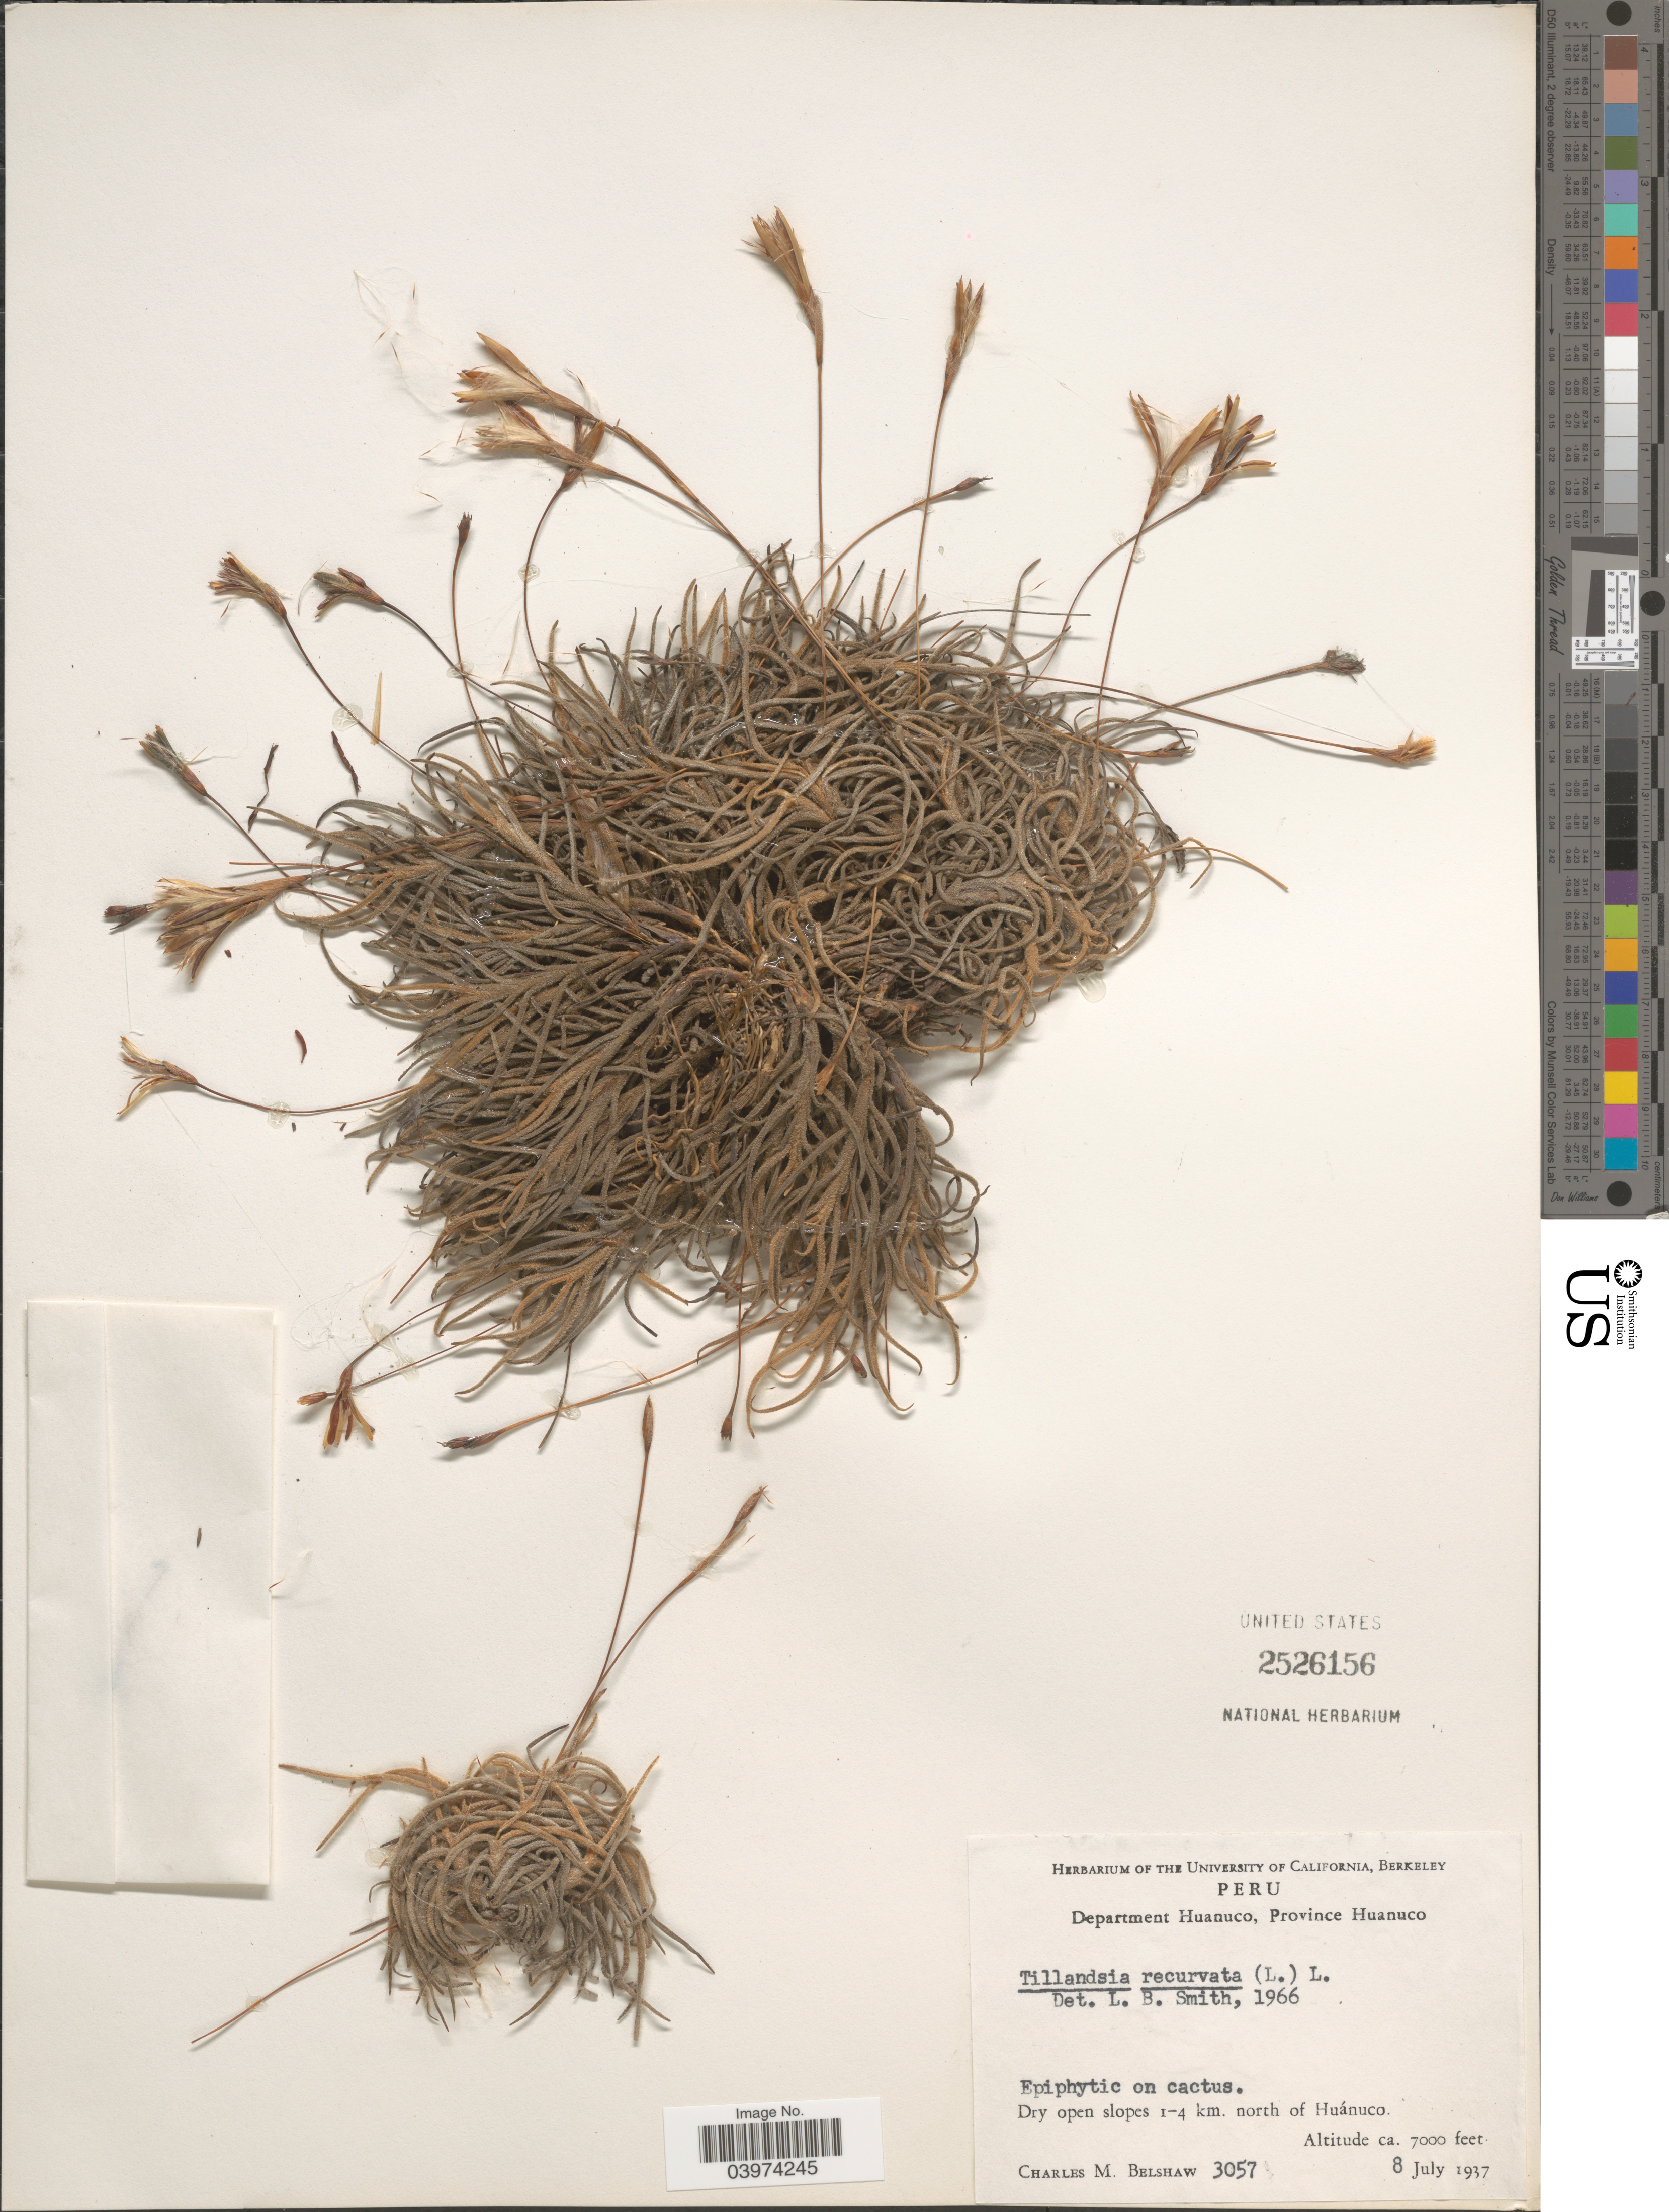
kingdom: Plantae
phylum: Tracheophyta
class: Liliopsida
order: Poales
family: Bromeliaceae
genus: Tillandsia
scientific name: Tillandsia recurvata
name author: L.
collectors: C. Shaw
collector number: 3057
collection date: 1937-07-08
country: Peru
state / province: Huánuco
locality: Department Huanuco. Dry open slopes 1-4 km. north of Huánuco.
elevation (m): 2134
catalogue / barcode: US 2526156